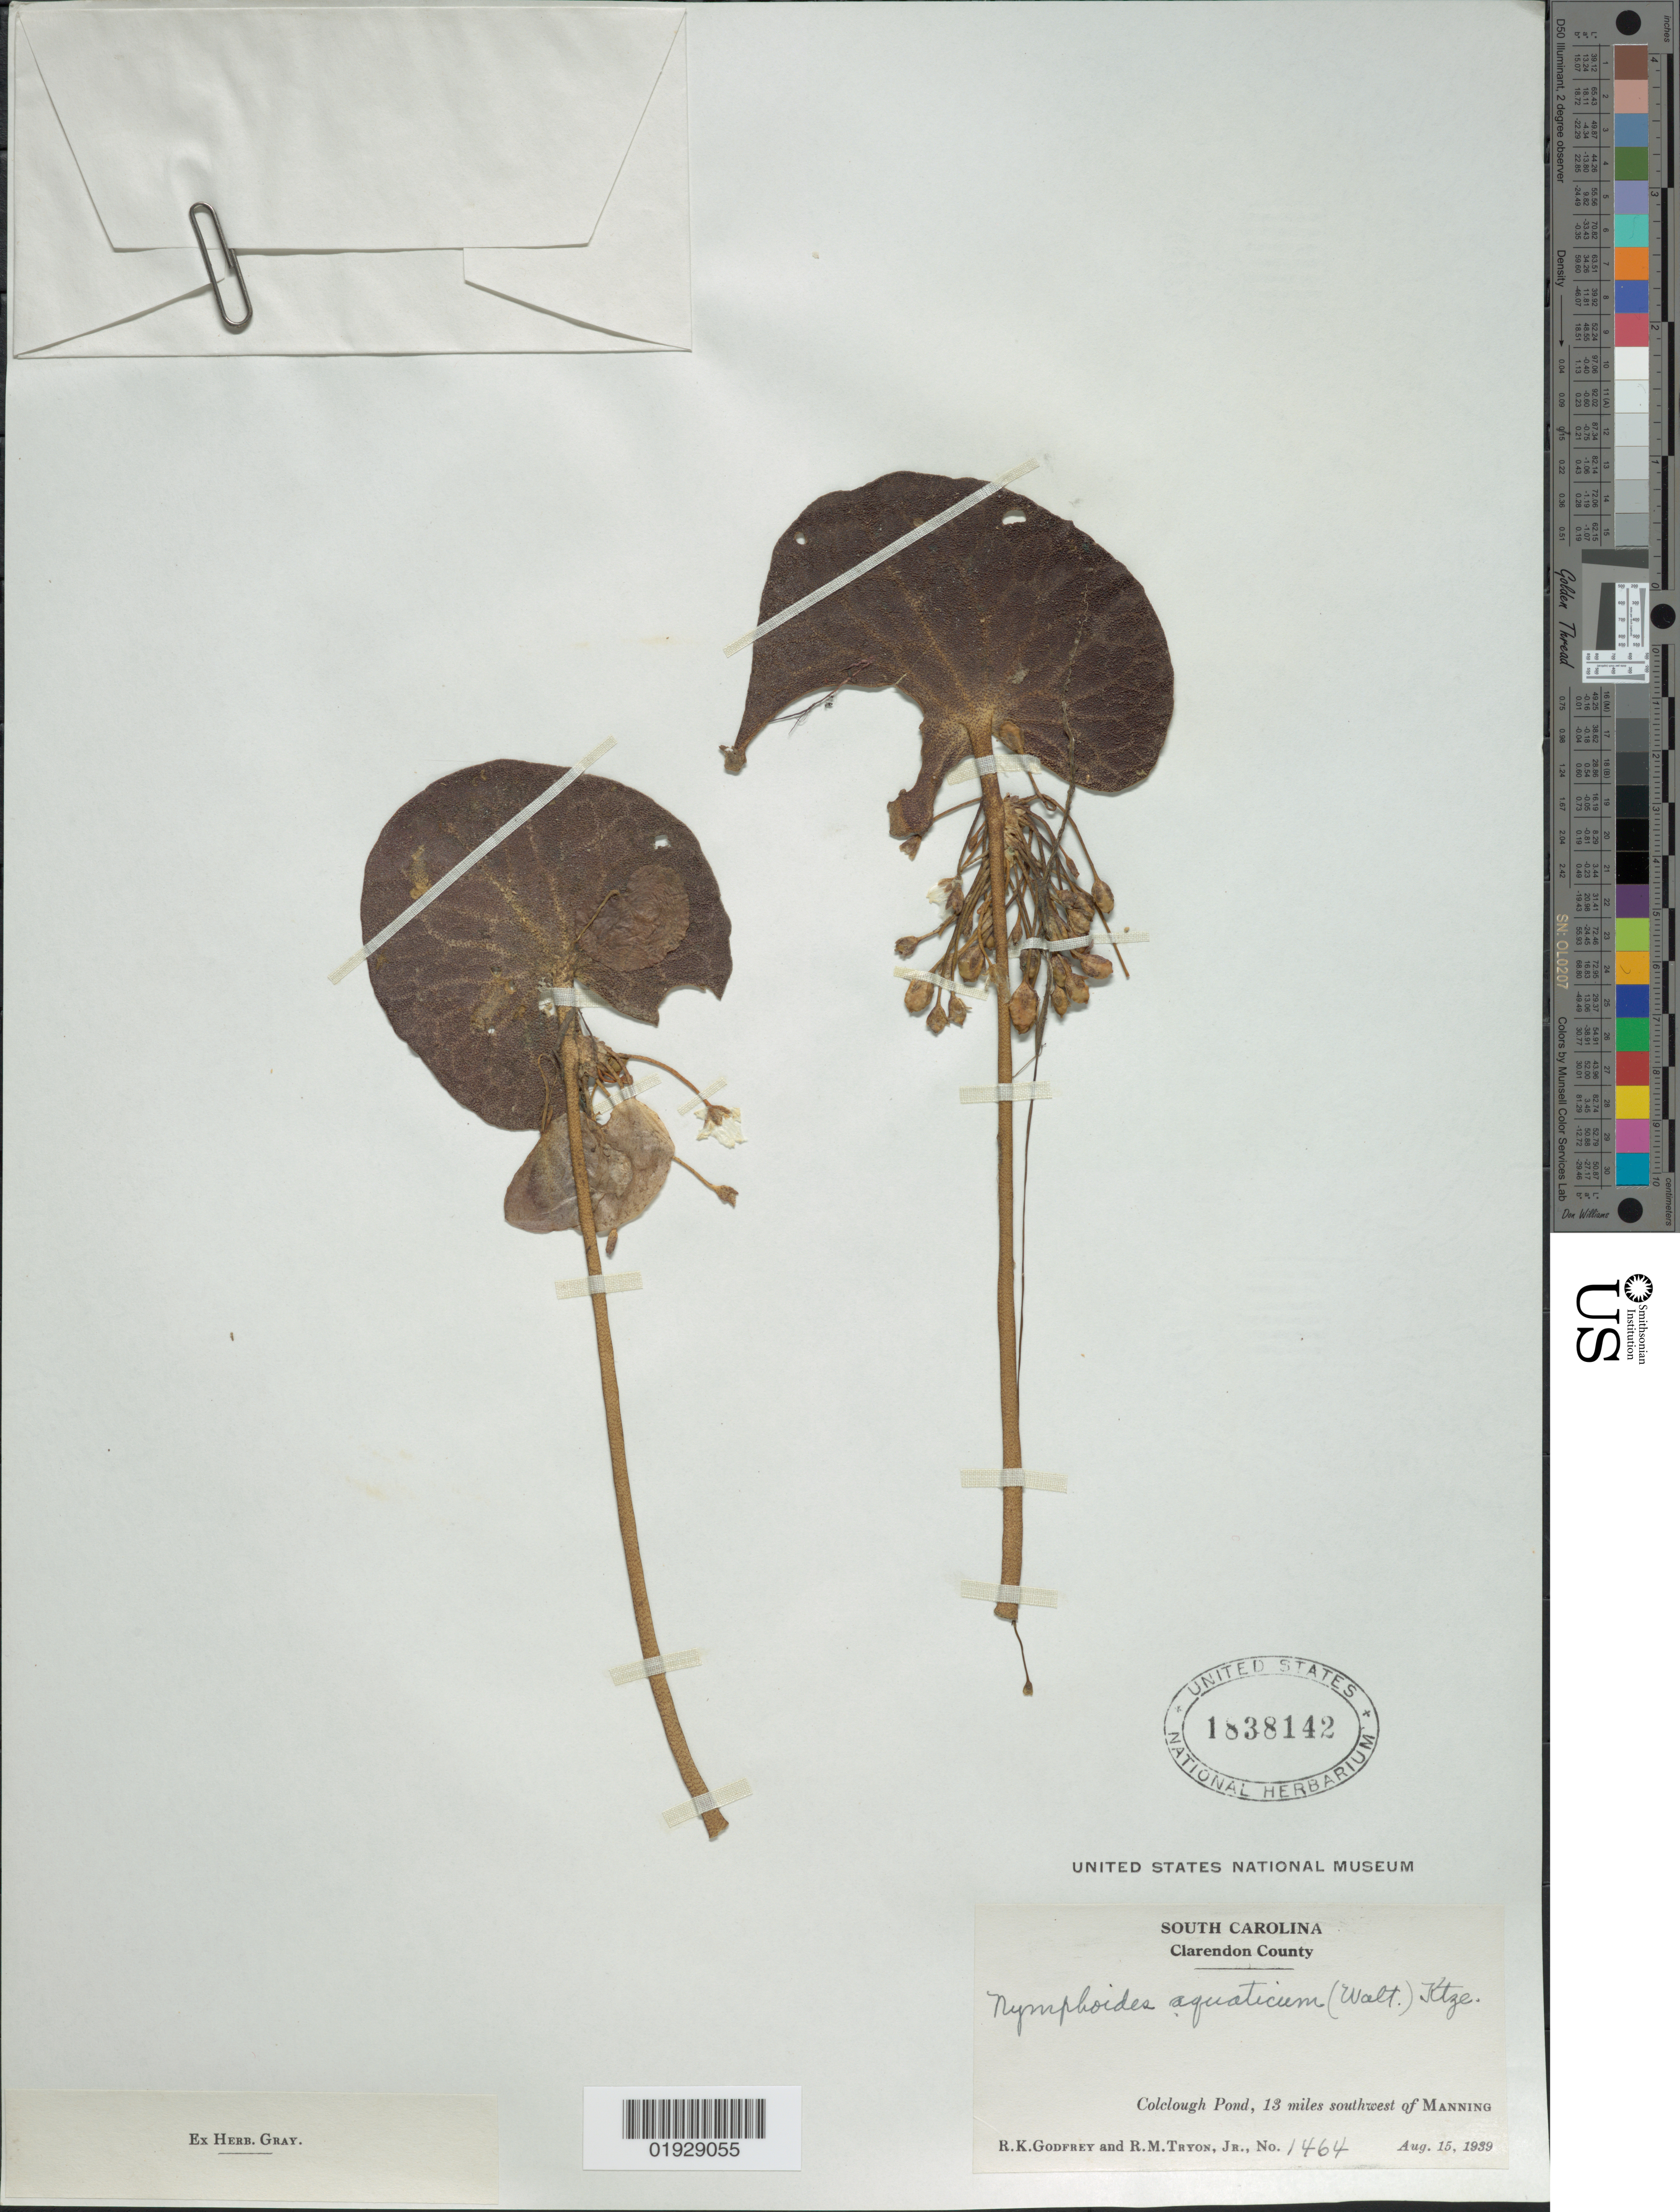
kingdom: Plantae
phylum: Tracheophyta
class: Magnoliopsida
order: Asterales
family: Menyanthaceae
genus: Nymphoides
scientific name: Nymphoides aquatica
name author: (J.F. Gmel.) Kuntze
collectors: R. K. Godfrey & R. M. Tryon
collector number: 1464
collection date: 1939-08-15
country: United States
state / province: South Carolina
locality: Clarendon County, Colclough Pond, 13 miles southwest of Manning.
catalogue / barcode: US 1838142